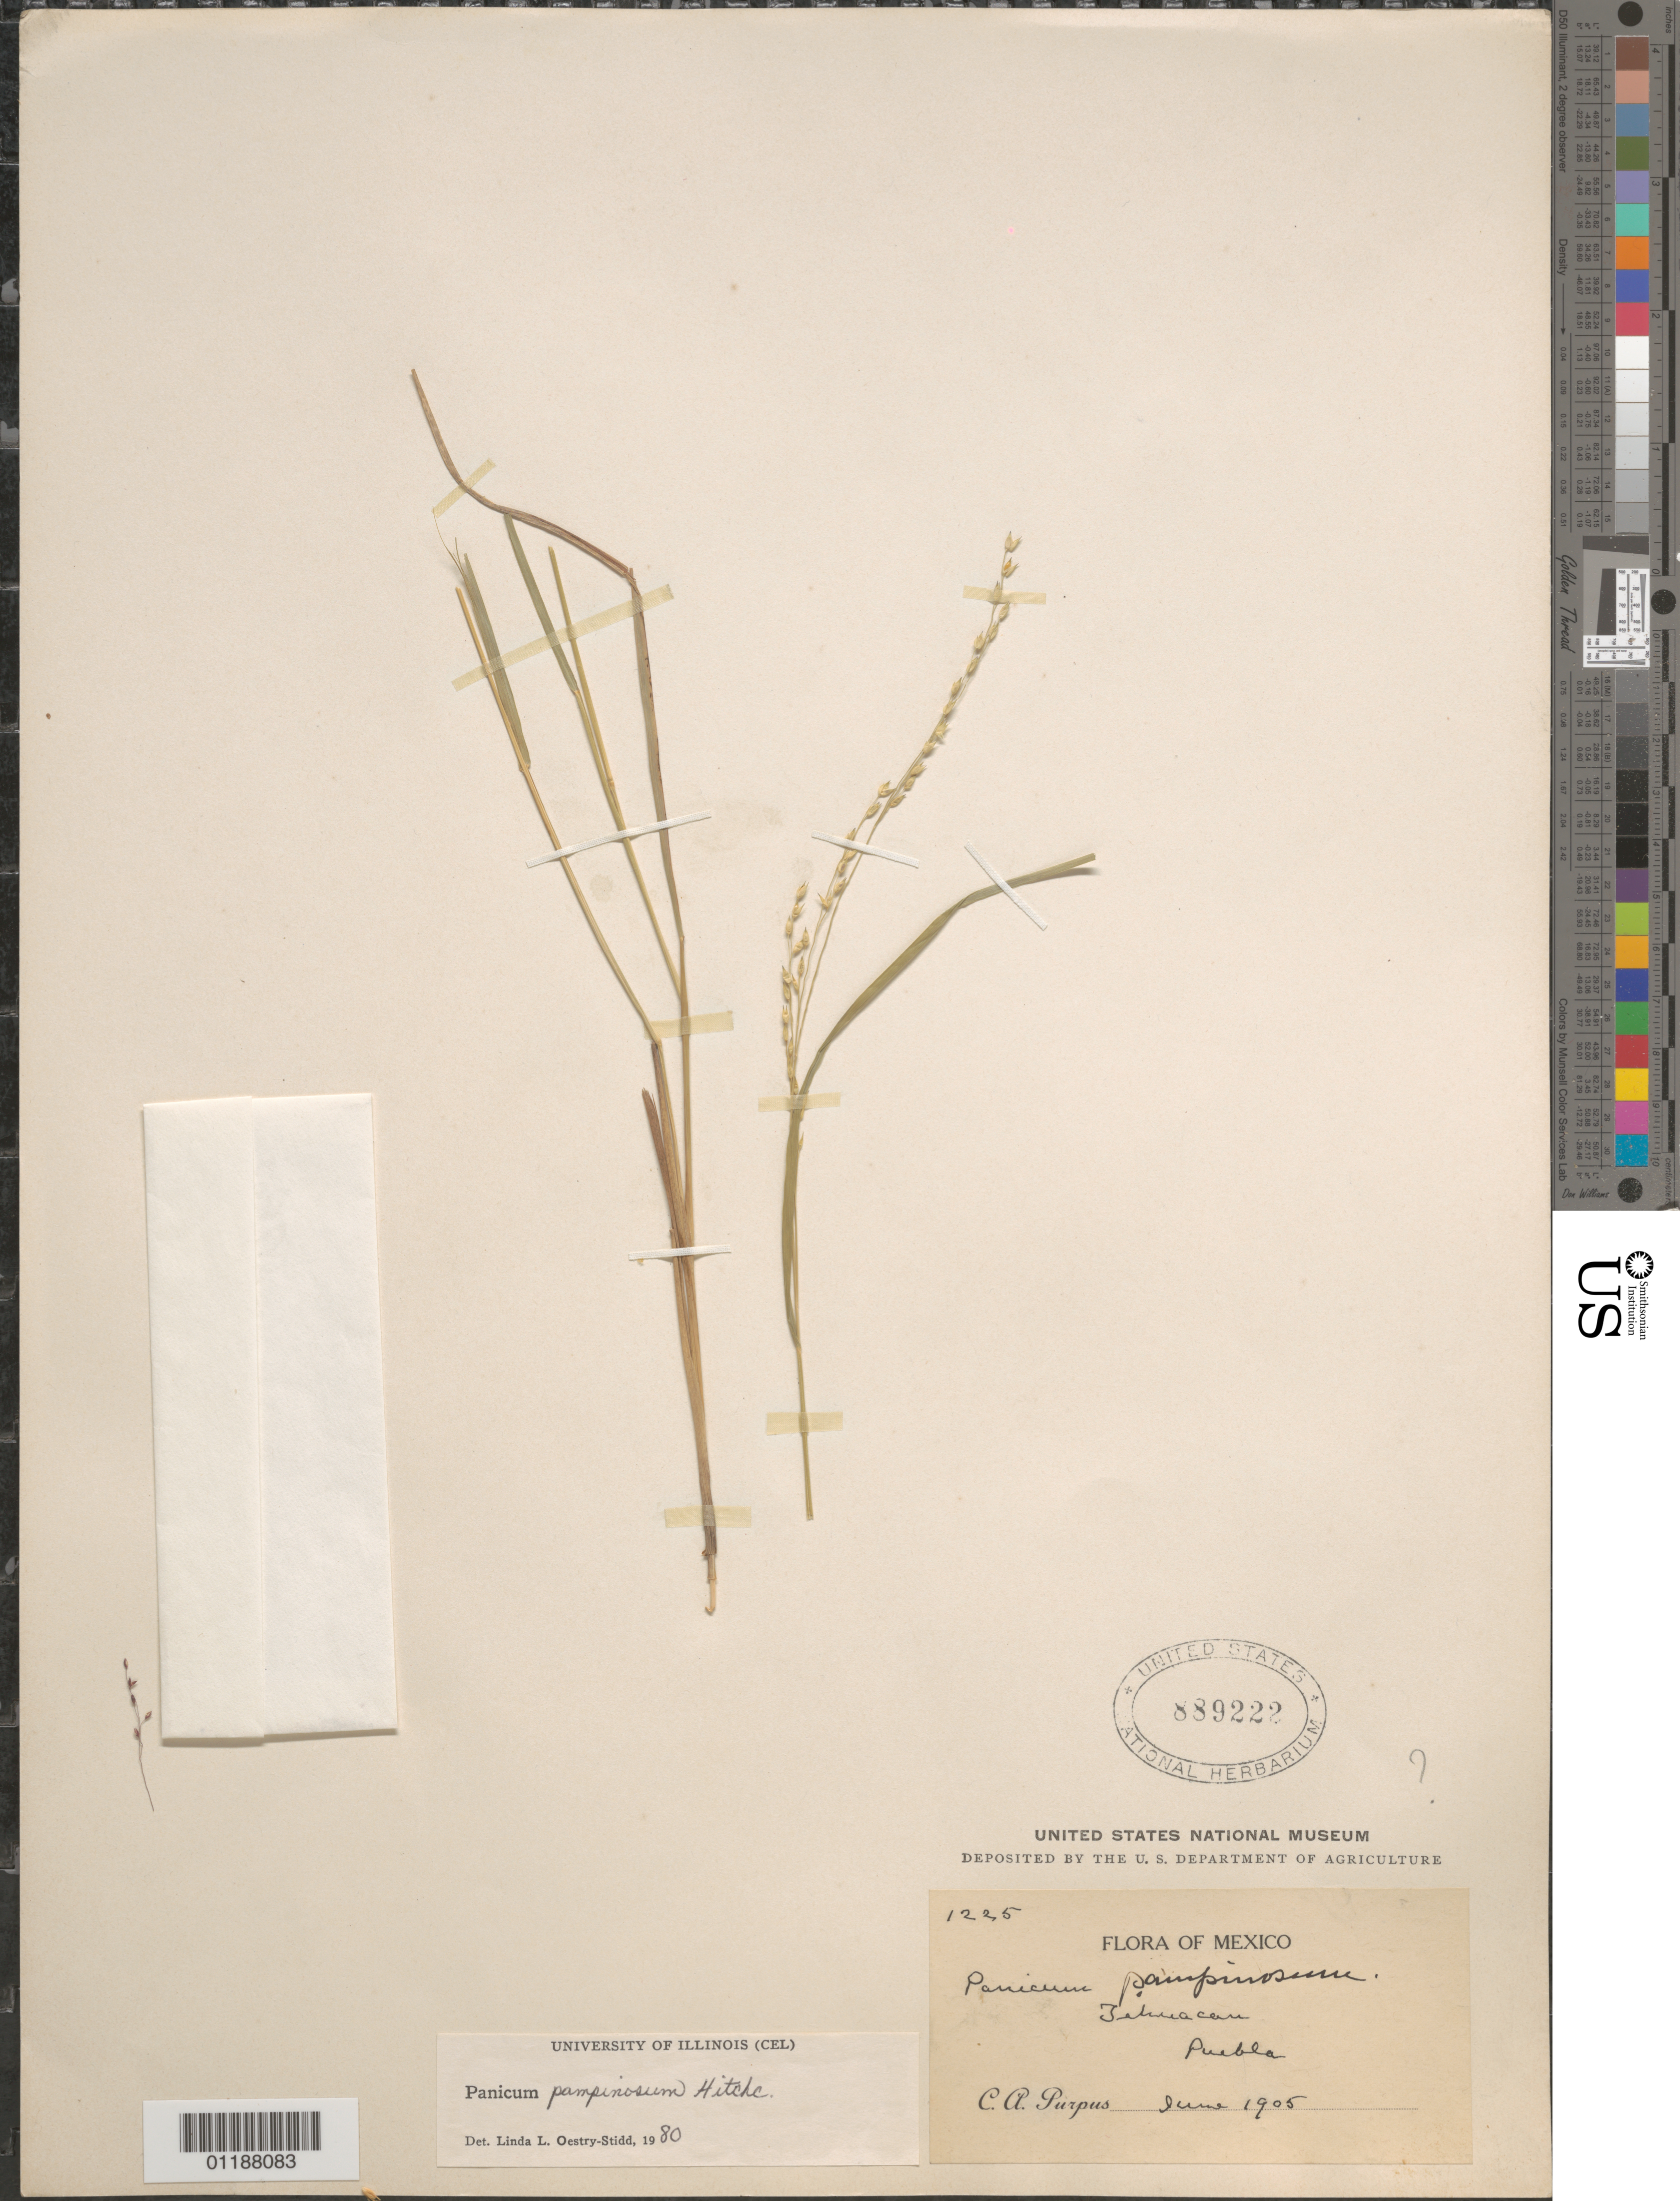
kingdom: Plantae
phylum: Tracheophyta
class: Liliopsida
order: Poales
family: Poaceae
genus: Panicum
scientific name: Panicum pampinosum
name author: Hitchc. & Chase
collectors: C. A. Purpus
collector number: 1225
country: Mexico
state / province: Puebla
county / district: Tehuacán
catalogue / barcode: US 889222